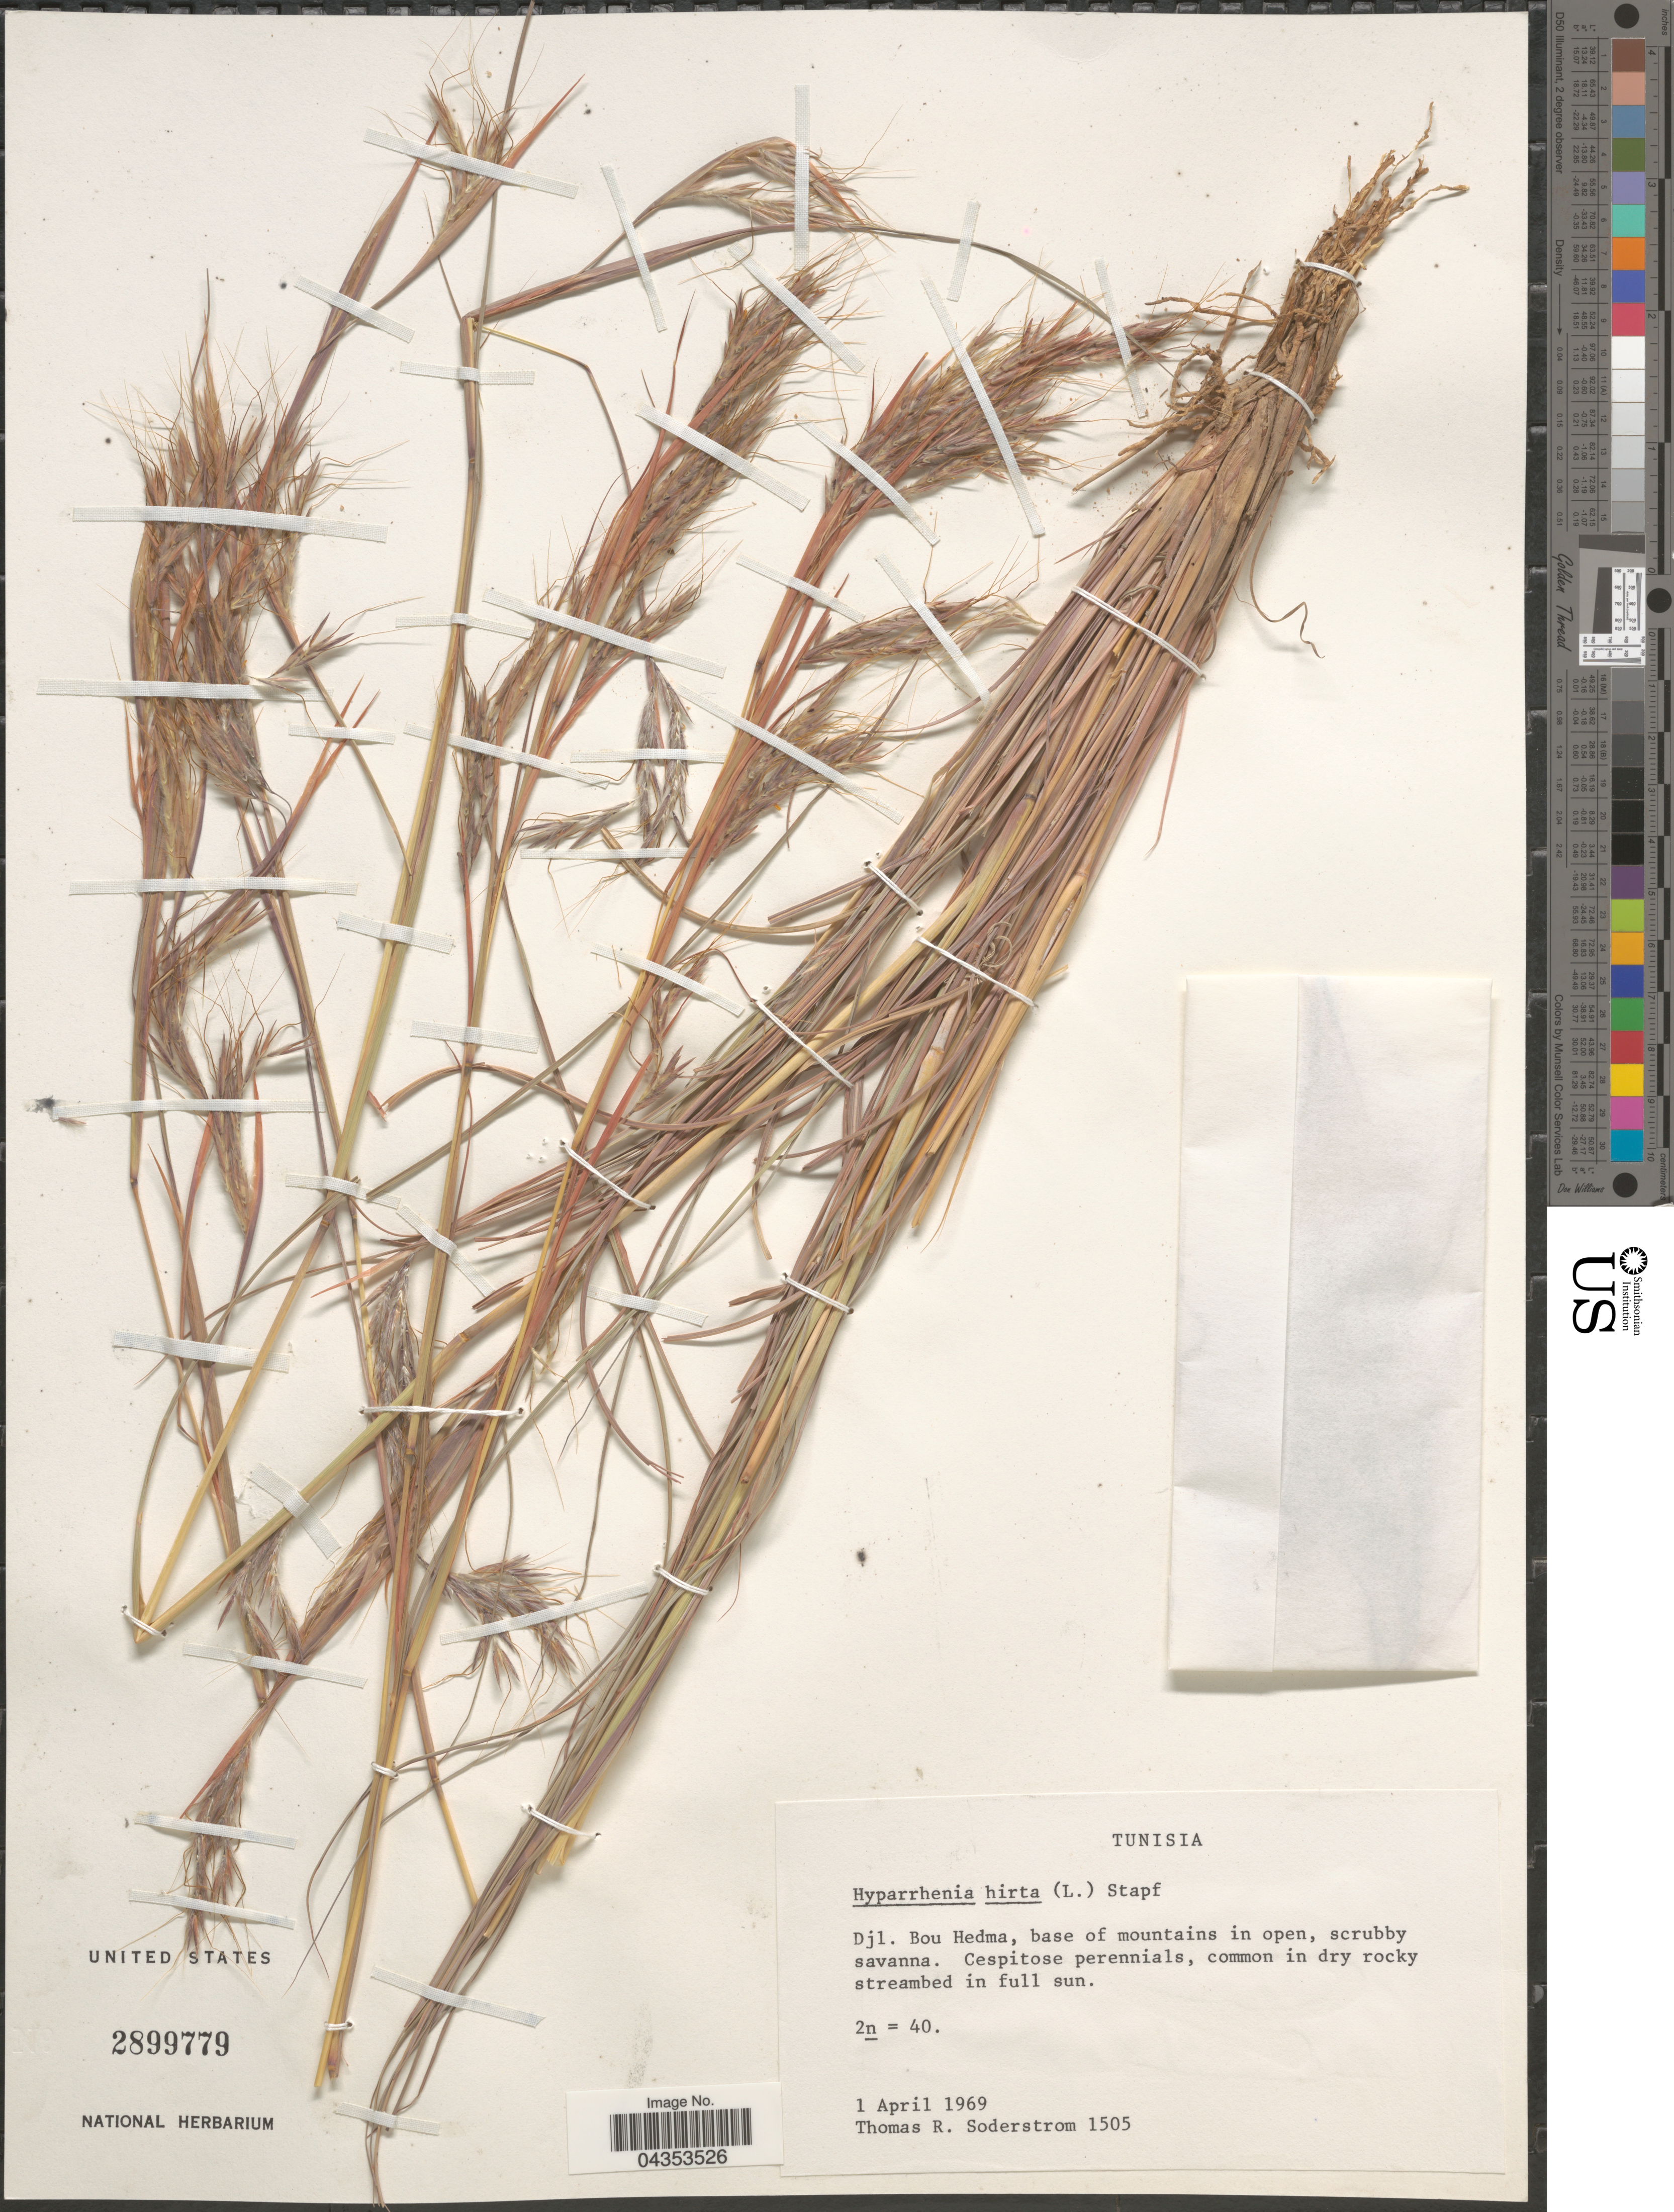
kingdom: Plantae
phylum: Tracheophyta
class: Liliopsida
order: Poales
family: Poaceae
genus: Hyparrhenia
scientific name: Hyparrhenia hirta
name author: (L.) Stapf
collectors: T. R. Soderstrom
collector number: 1505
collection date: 1969-04-01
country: Tunisia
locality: Djl. Bou Hedma, base of mountains in open, scrubby savanna.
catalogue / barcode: US 2899779